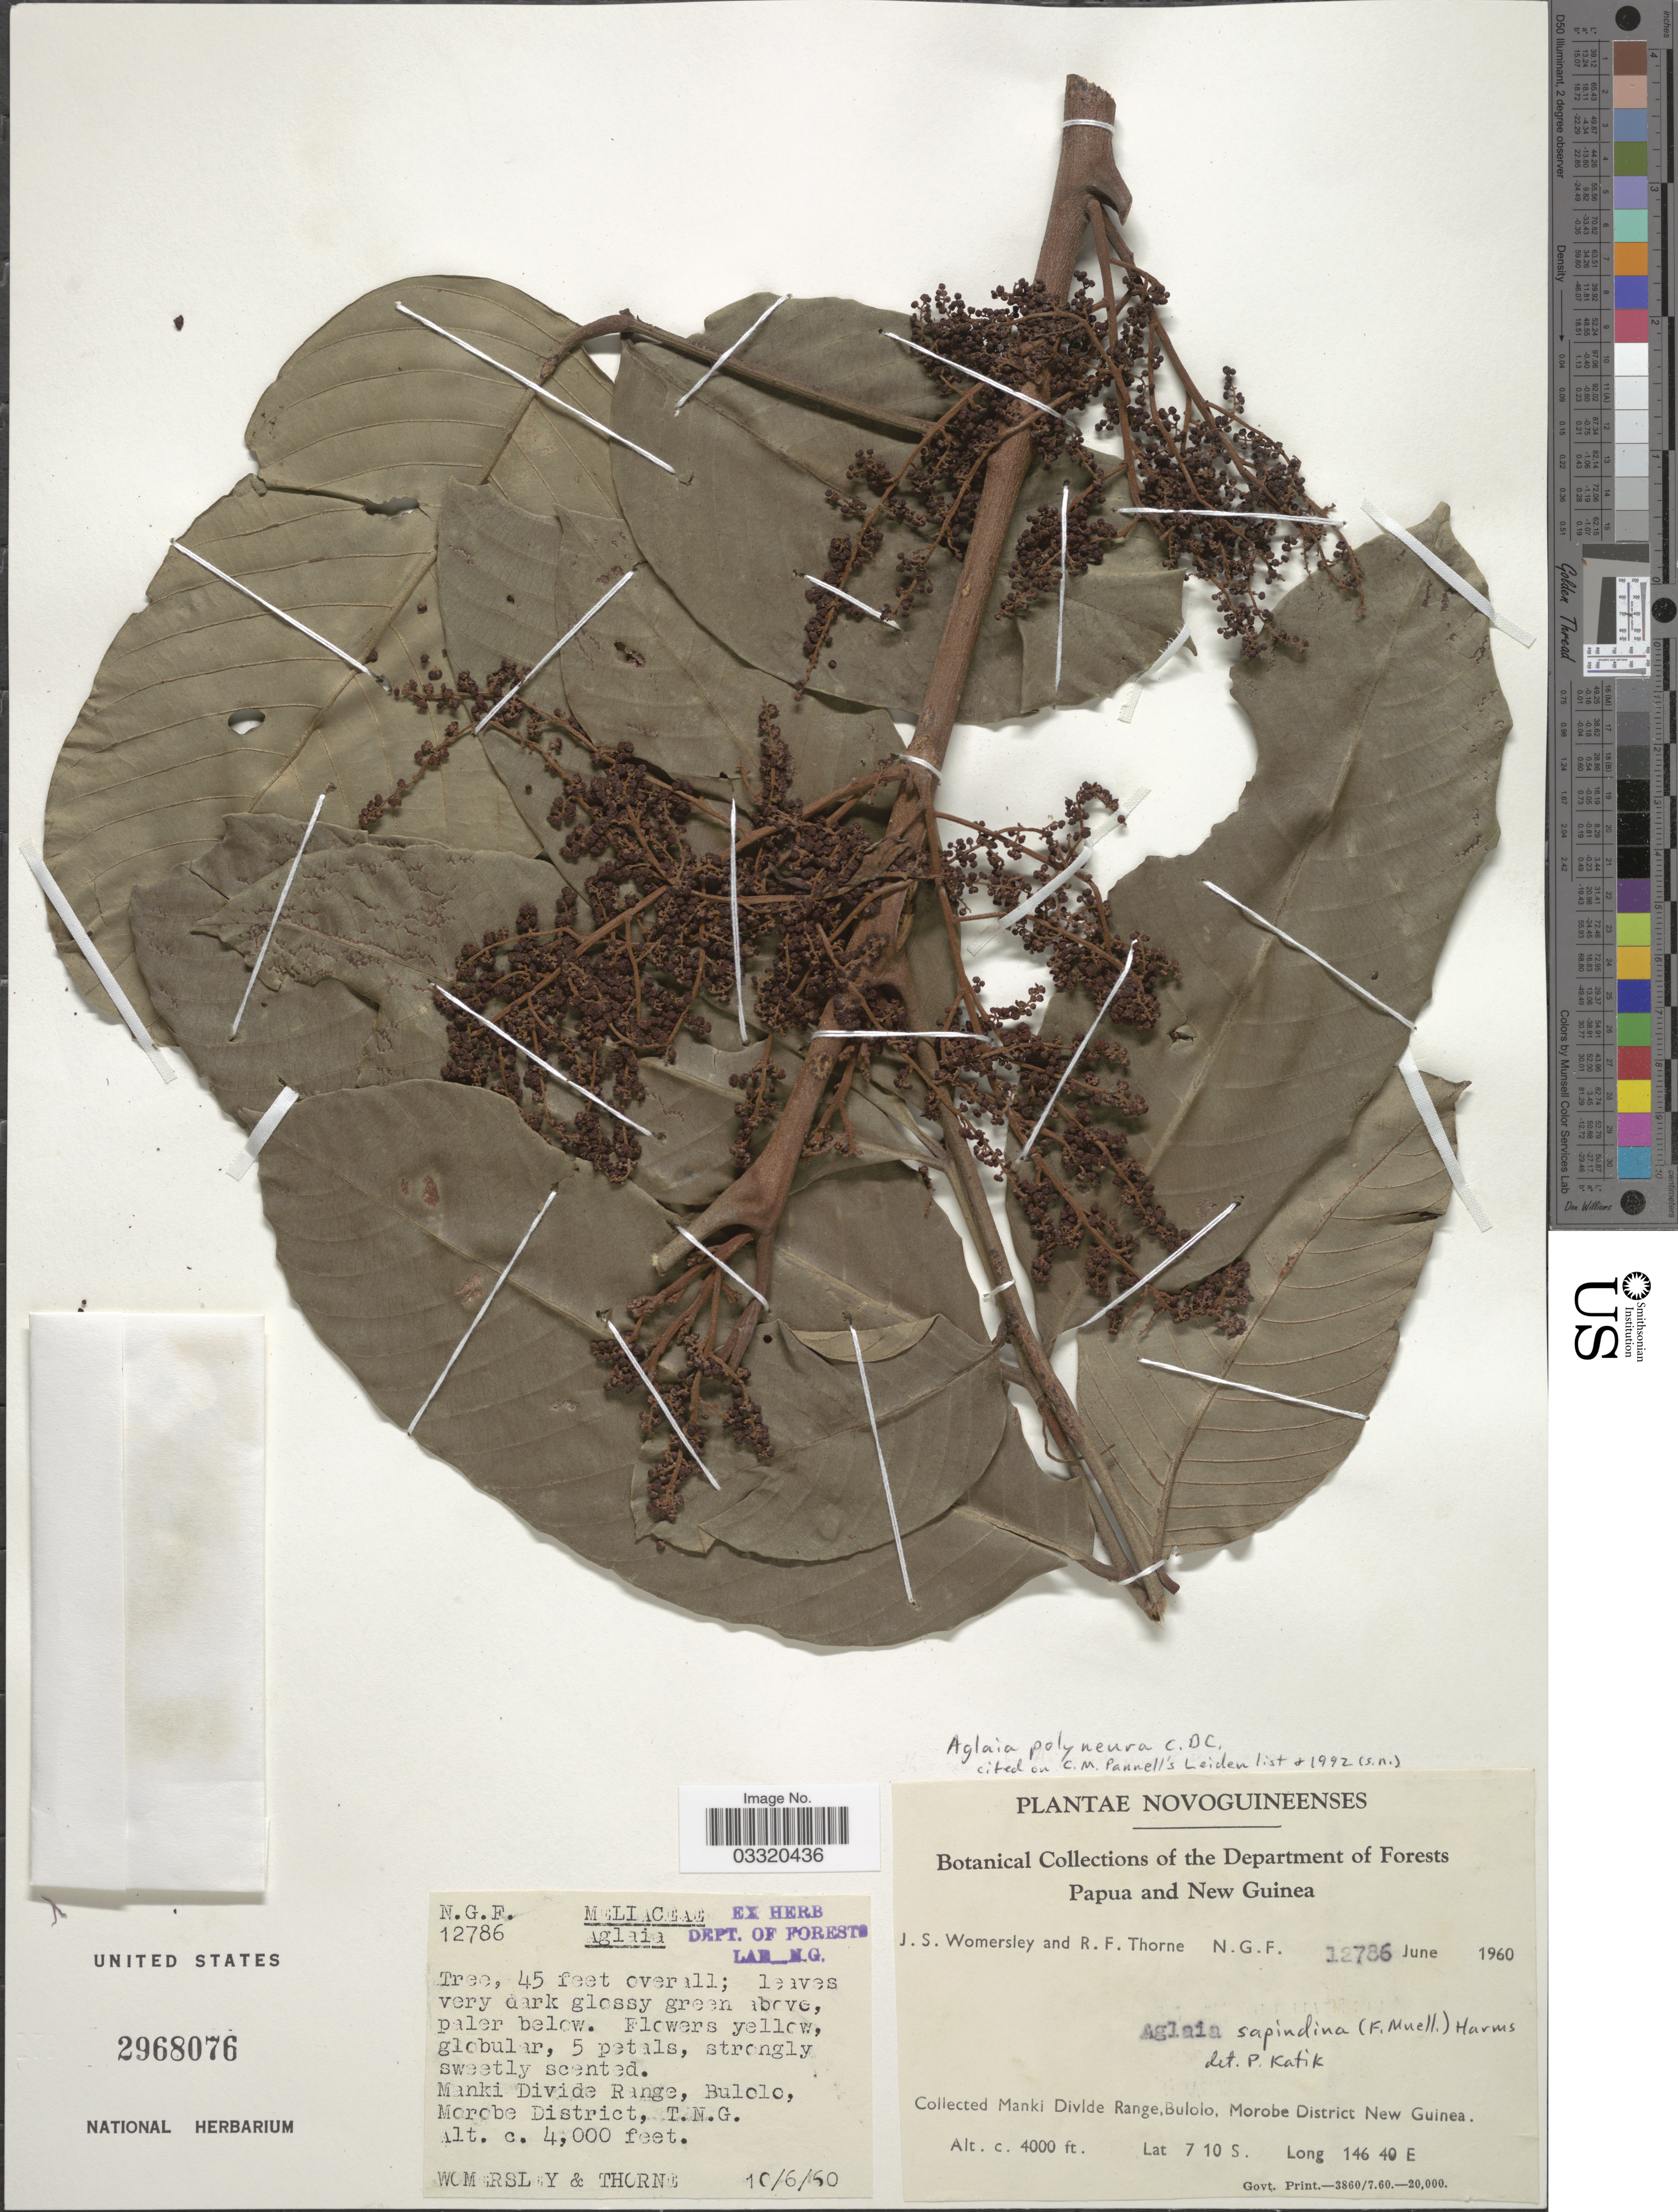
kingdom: Plantae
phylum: Tracheophyta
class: Magnoliopsida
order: Sapindales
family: Meliaceae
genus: Aglaia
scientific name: Aglaia polyneura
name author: C. DC.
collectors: J. S. Womersley & R. Thorne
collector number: N.G.F.12786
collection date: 1960-06-10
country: Papua New Guinea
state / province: Morobe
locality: Novoguineeneses. Papua and New Guinea. Manki Divide Range, Bulolo, Morobe District New Guinea, T.N.G.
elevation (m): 1219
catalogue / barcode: US 2968076